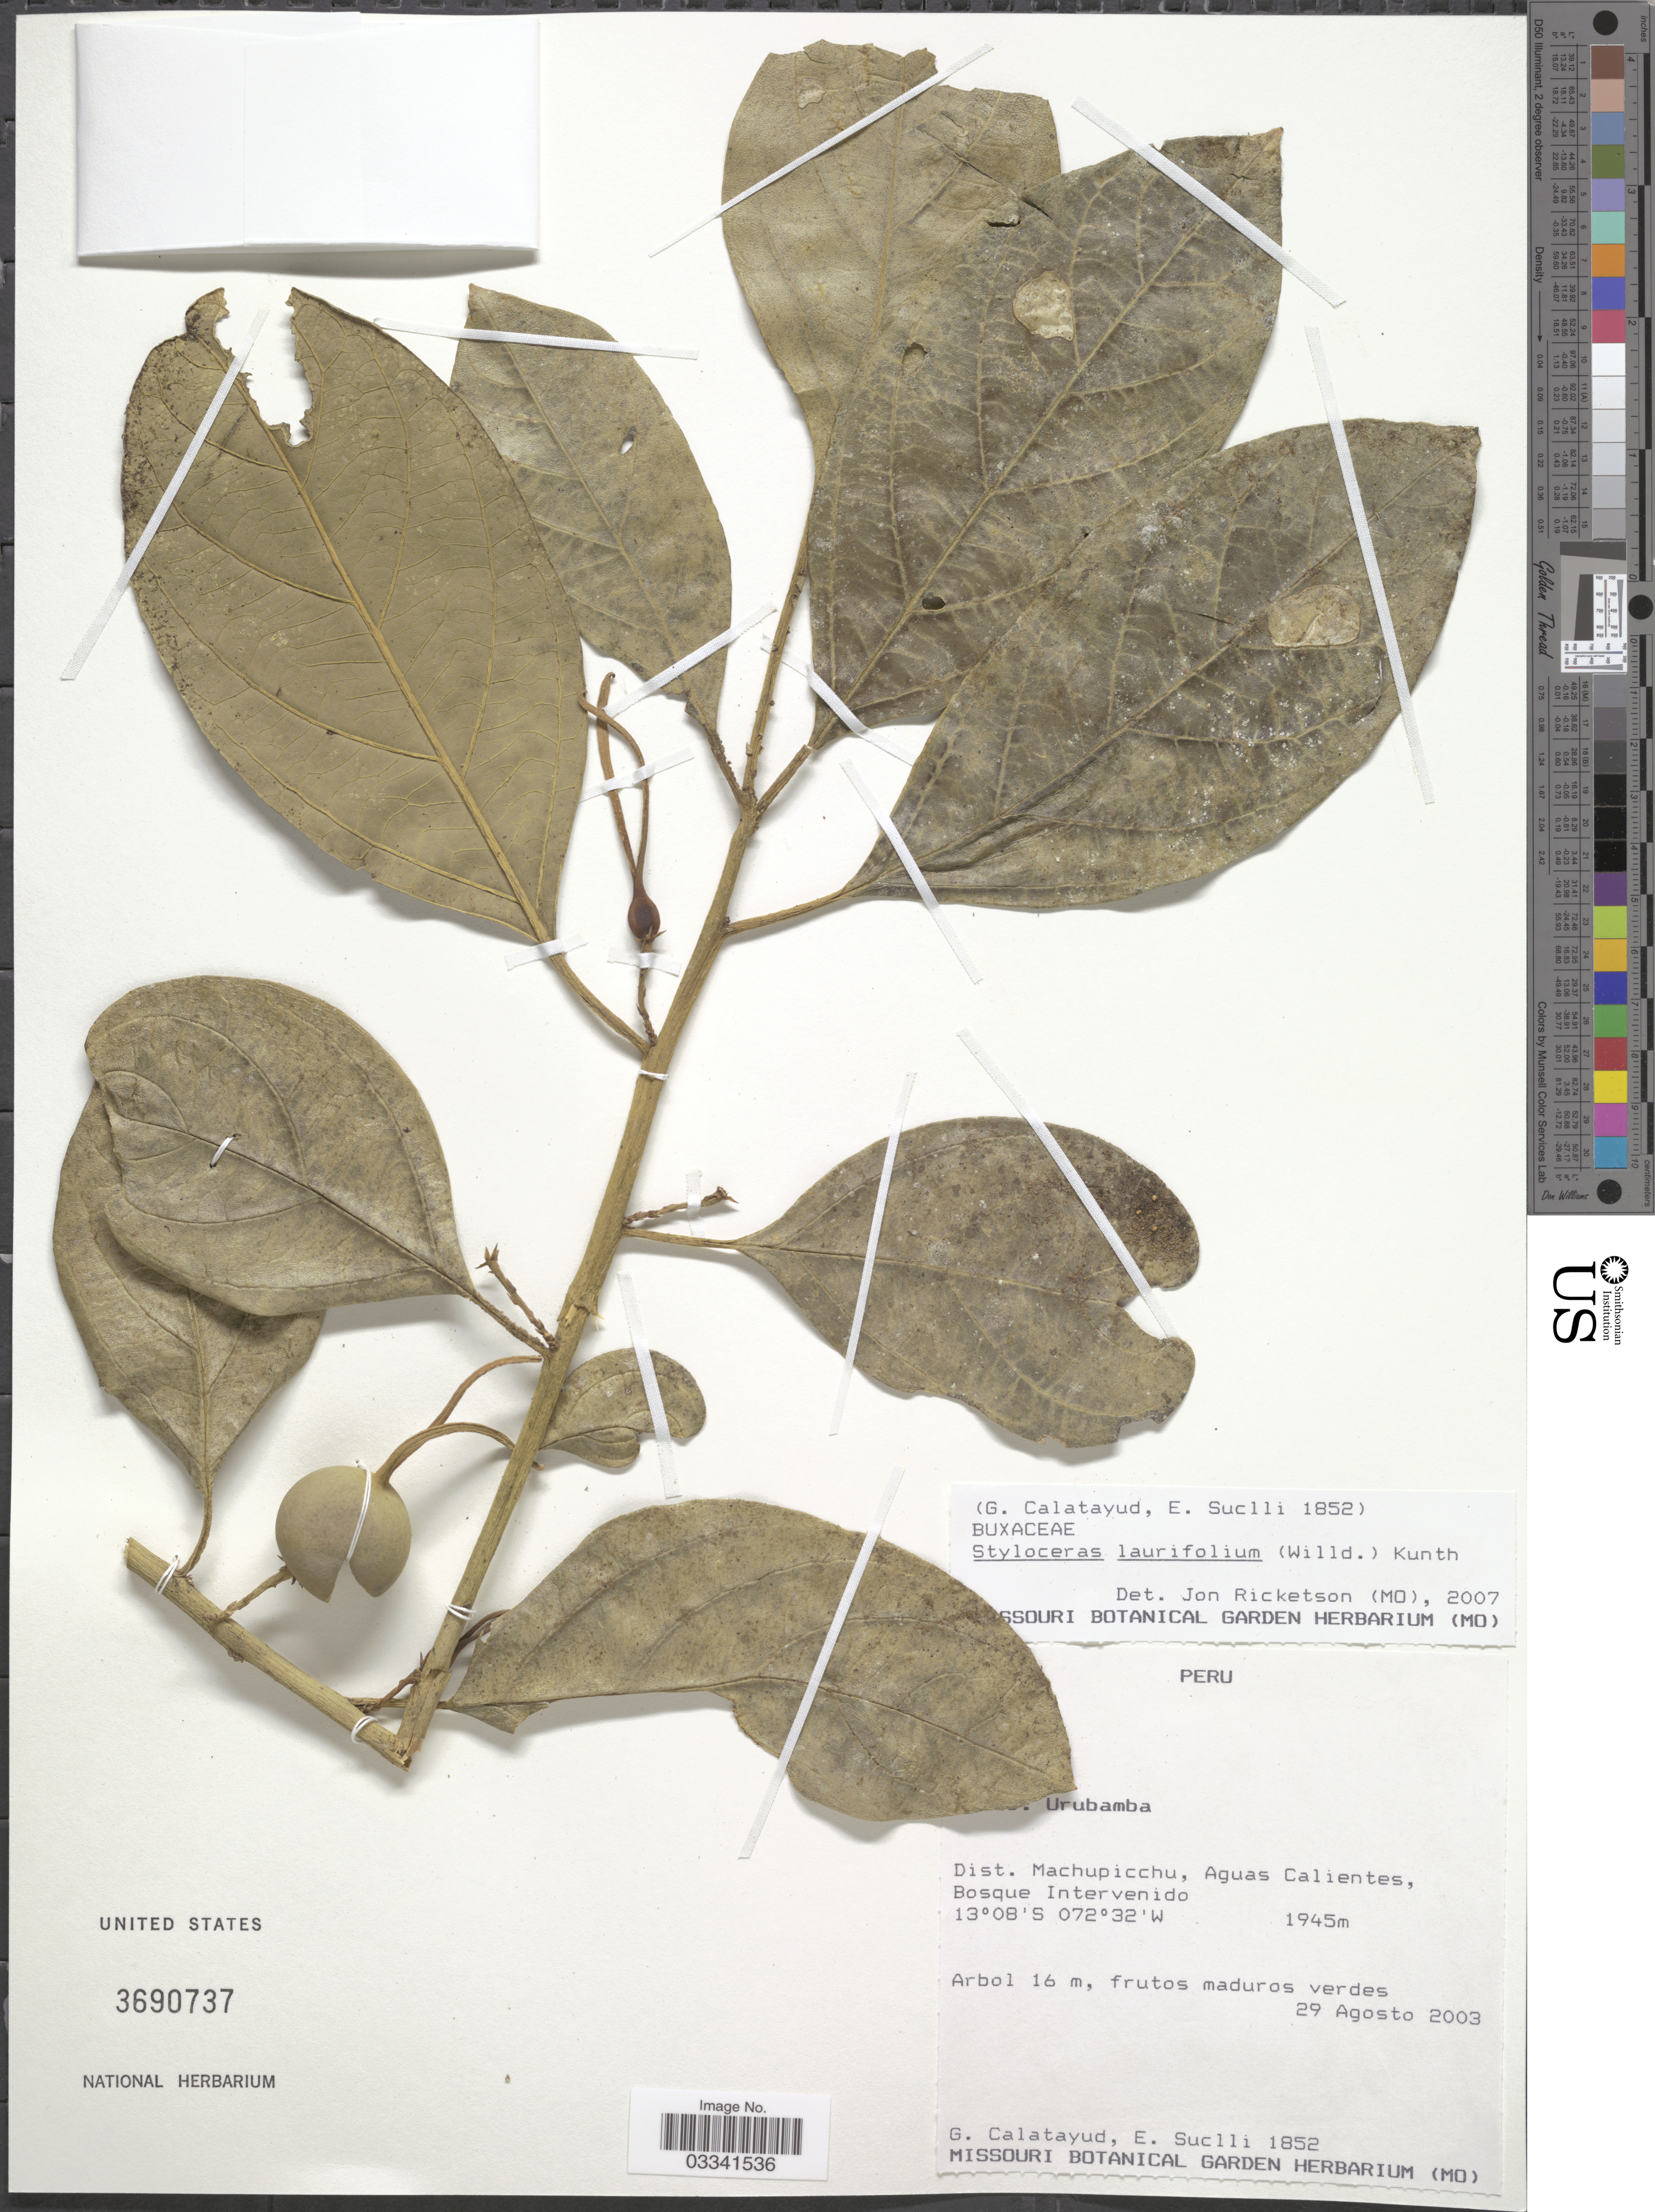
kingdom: Plantae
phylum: Tracheophyta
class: Magnoliopsida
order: Buxales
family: Buxaceae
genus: Styloceras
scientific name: Styloceras laurifolium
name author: (Willd.) Kunth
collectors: G. Calatayud & E. Suclli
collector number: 1852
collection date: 2003-08-29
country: Peru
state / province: Cusco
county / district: Urubamba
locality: Dist. Machupicchu, Aguas Calientes.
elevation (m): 1945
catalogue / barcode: US 3690737